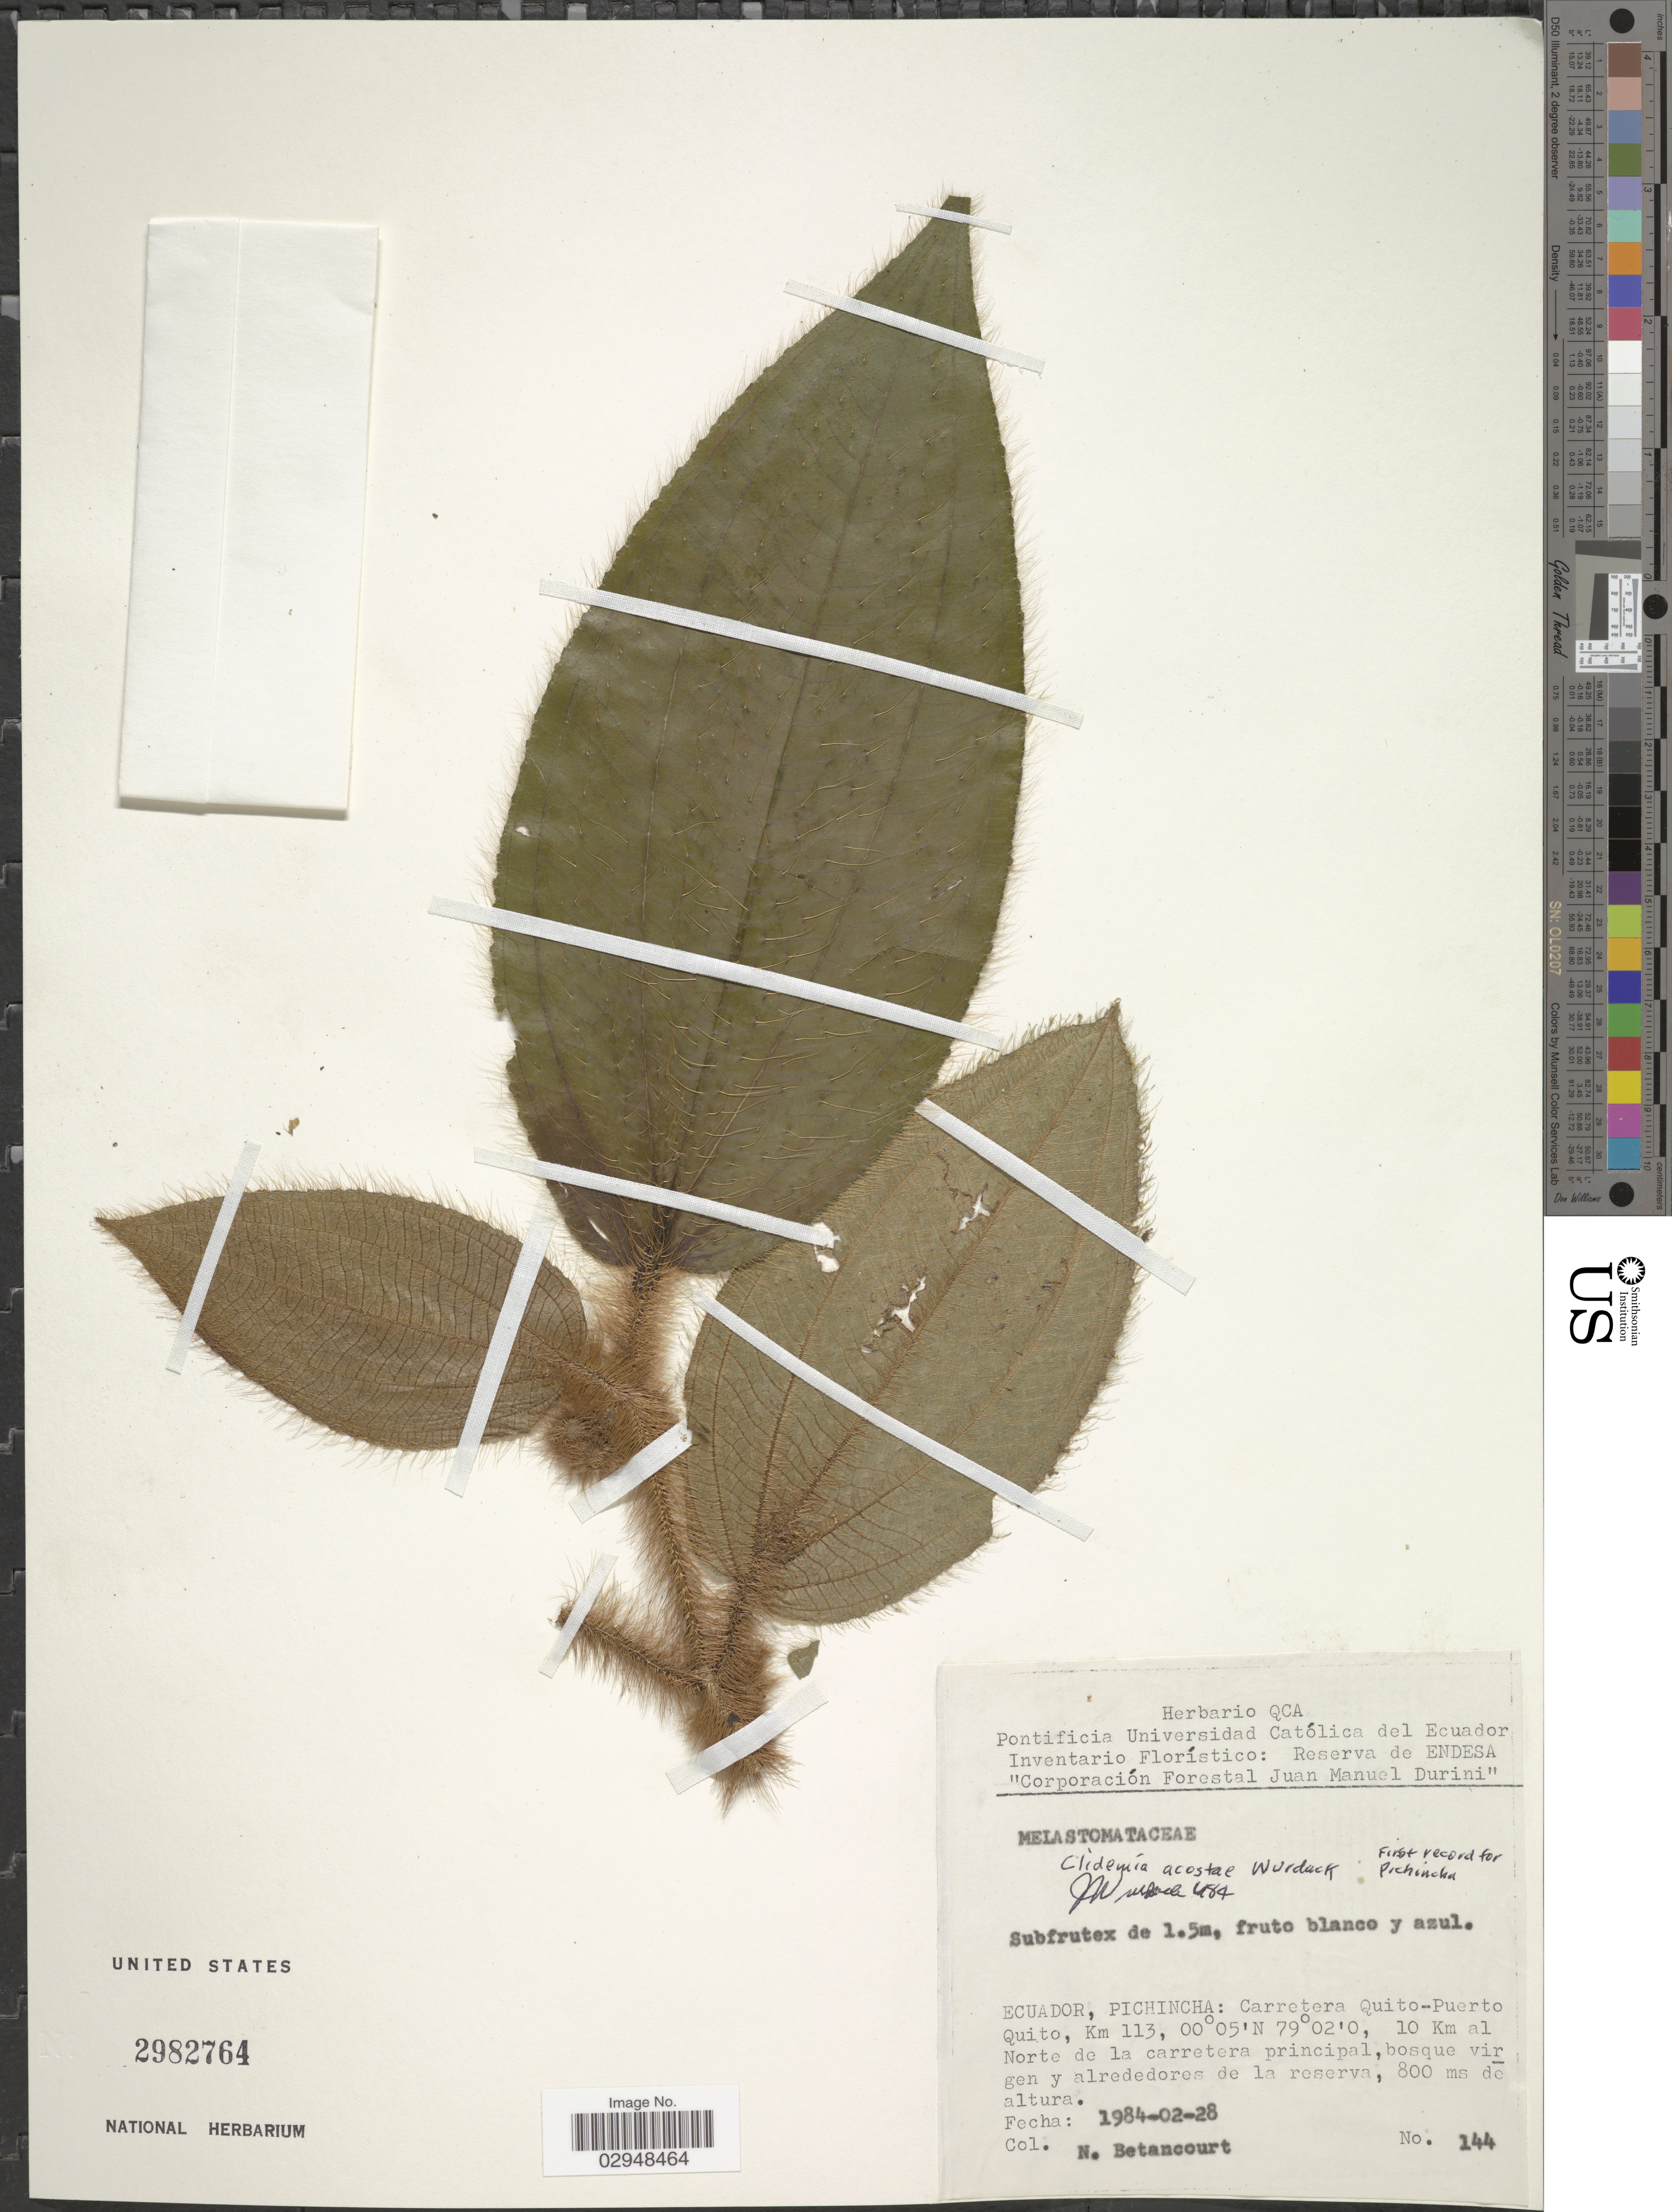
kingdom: Plantae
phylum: Tracheophyta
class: Magnoliopsida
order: Myrtales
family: Melastomataceae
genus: Clidemia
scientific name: Clidemia acostae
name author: Wurdack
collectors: N. Betancourt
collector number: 144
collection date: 1984-02-28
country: Ecuador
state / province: Pichincha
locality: Carretera Quito-Puerto Quito, Km 113, 10 Km al Norte de la carretera principal.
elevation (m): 800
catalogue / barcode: US 2982764